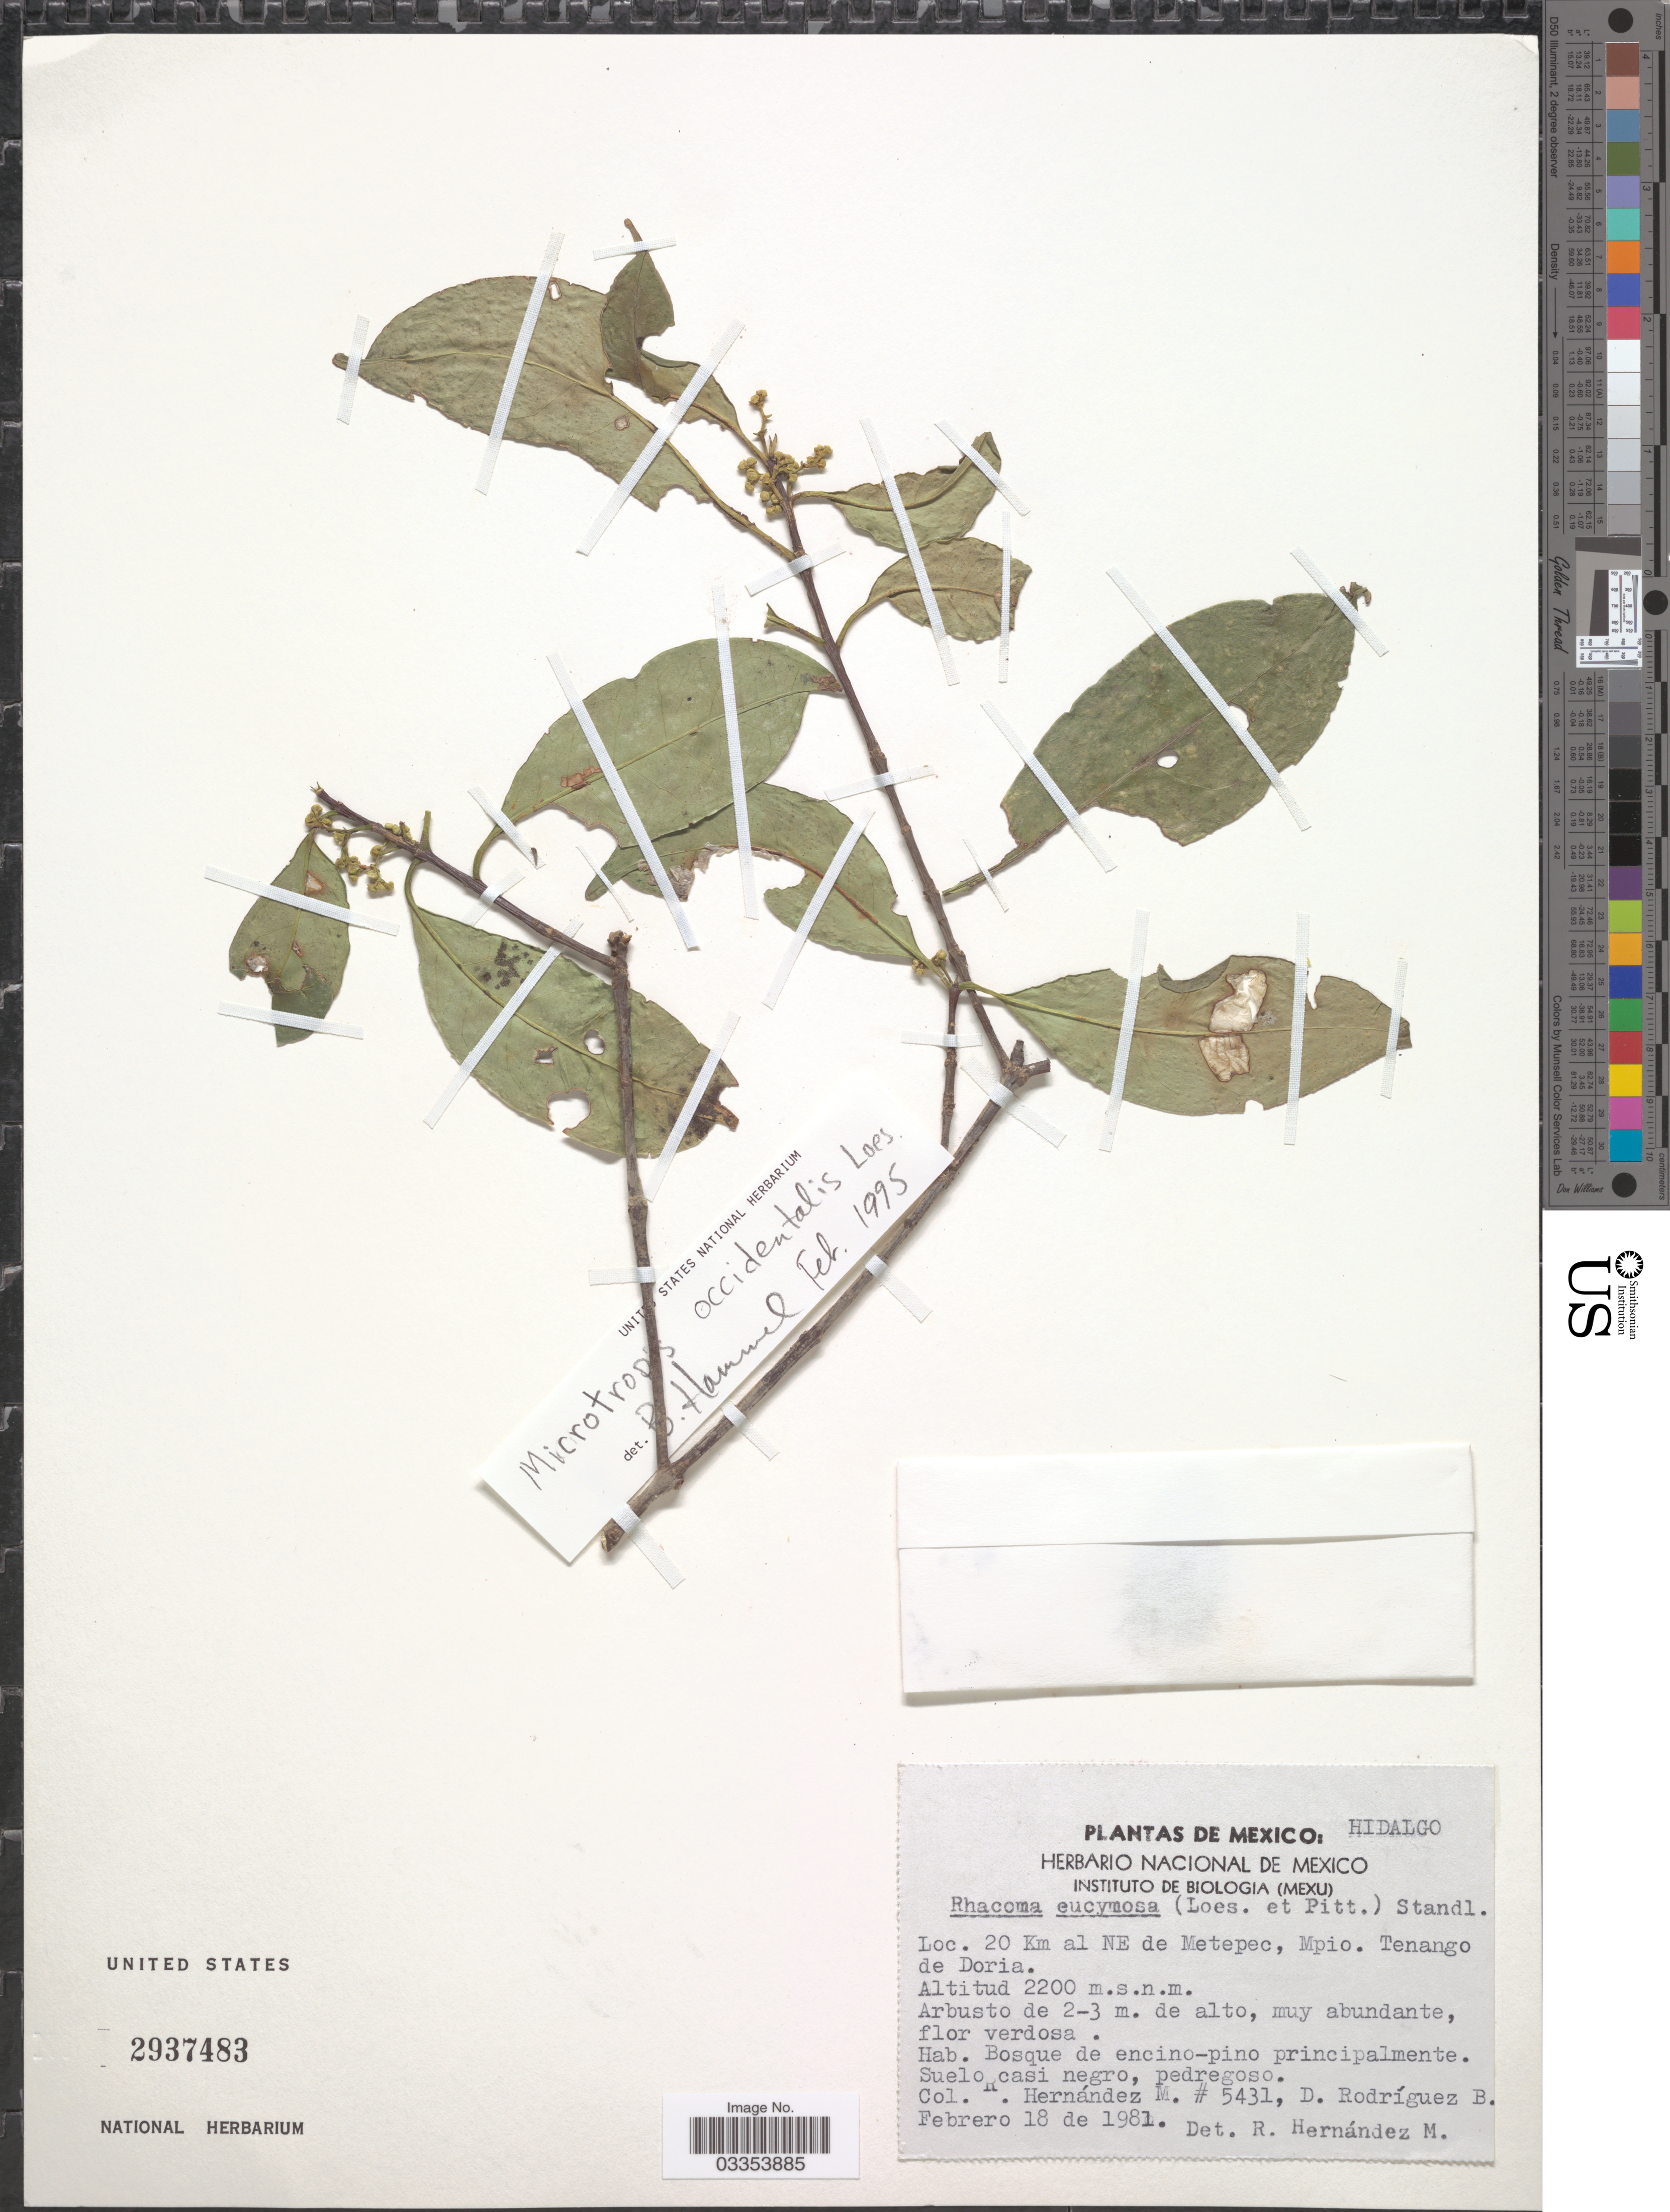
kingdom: Plantae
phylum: Tracheophyta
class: Magnoliopsida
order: Celastrales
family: Celastraceae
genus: Quetzalia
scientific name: Quetzalia occidentalis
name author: (Loes. ex Donn. Sm.) Lundell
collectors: R. Hernández M. & D. Rodríguez B.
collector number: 5431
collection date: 1981-02-18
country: Mexico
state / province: Hidalgo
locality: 20 Km al NE de Metepec, Mpio. Tenango de Doria.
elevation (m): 2200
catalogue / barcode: US 2937483